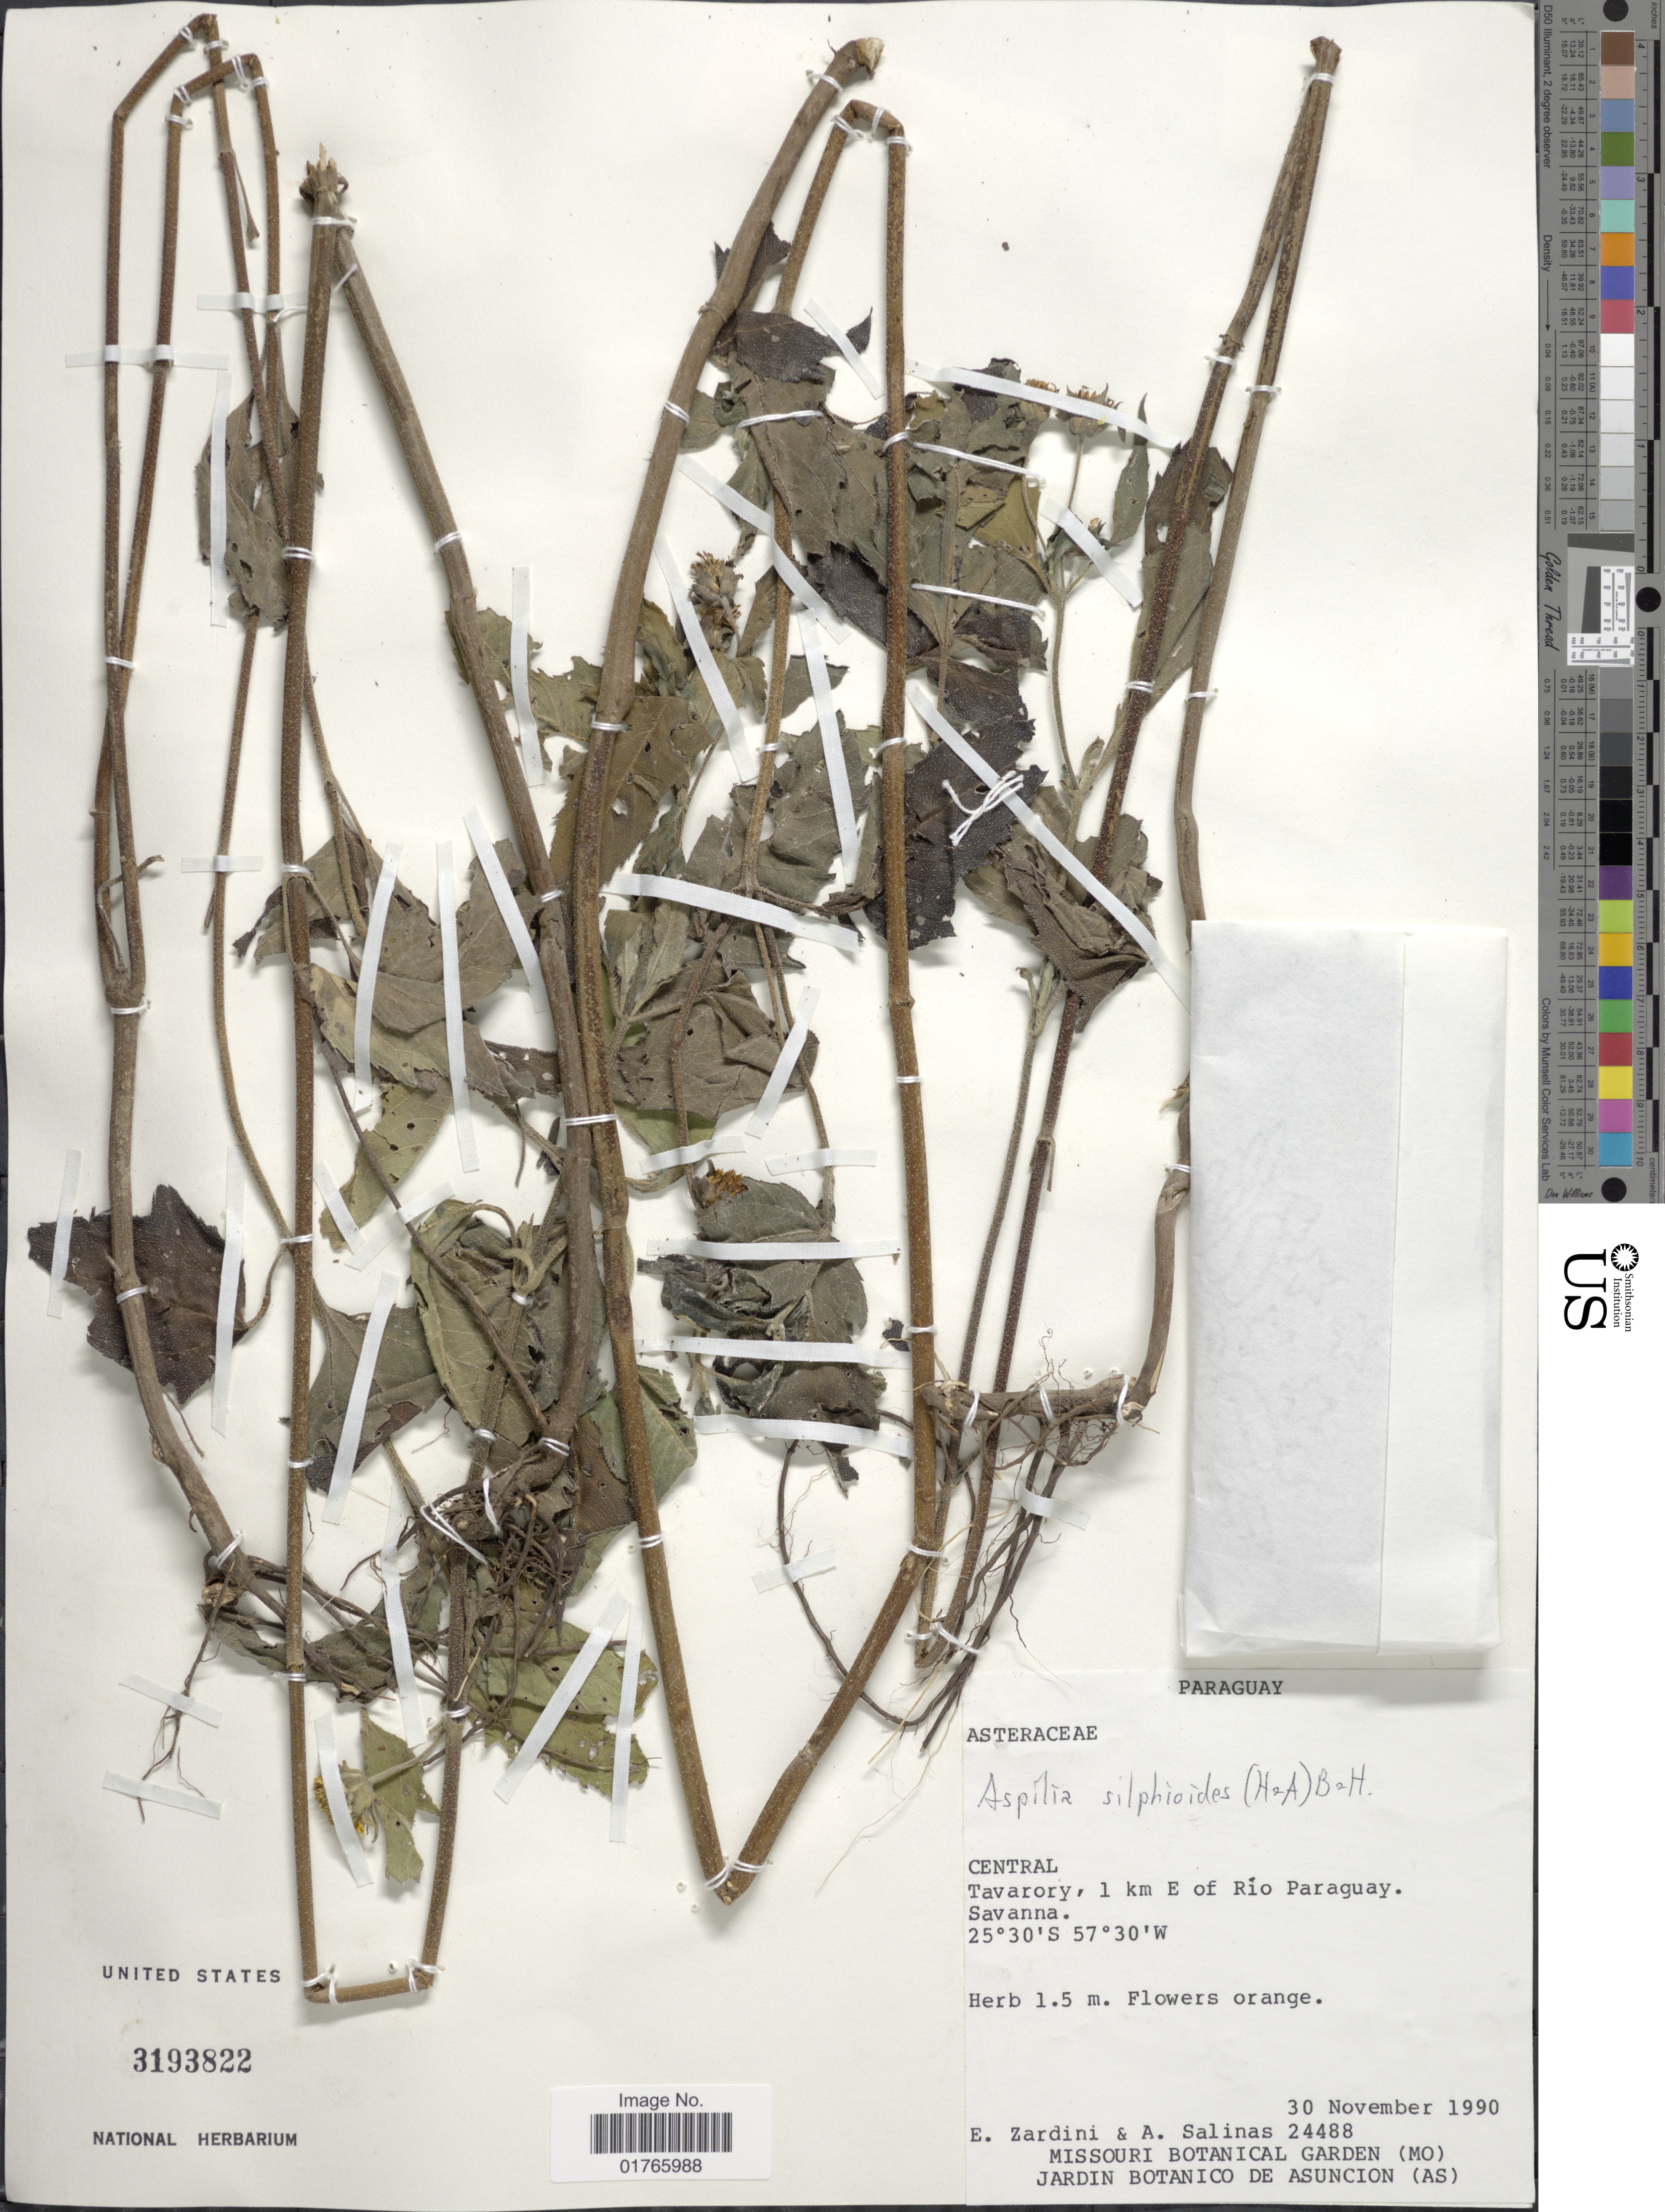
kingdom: Plantae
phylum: Tracheophyta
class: Magnoliopsida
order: Asterales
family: Asteraceae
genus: Aspilia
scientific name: Aspilia silphioides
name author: (Hook. & Arn.) Benth. ex Benth. & Hook. f.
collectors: E. M. Zardini & A. Salinas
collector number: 24488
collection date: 1990-11-30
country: Paraguay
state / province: Central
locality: Tavarory, 1 km E of Rio Paraguay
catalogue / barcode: US 3193822